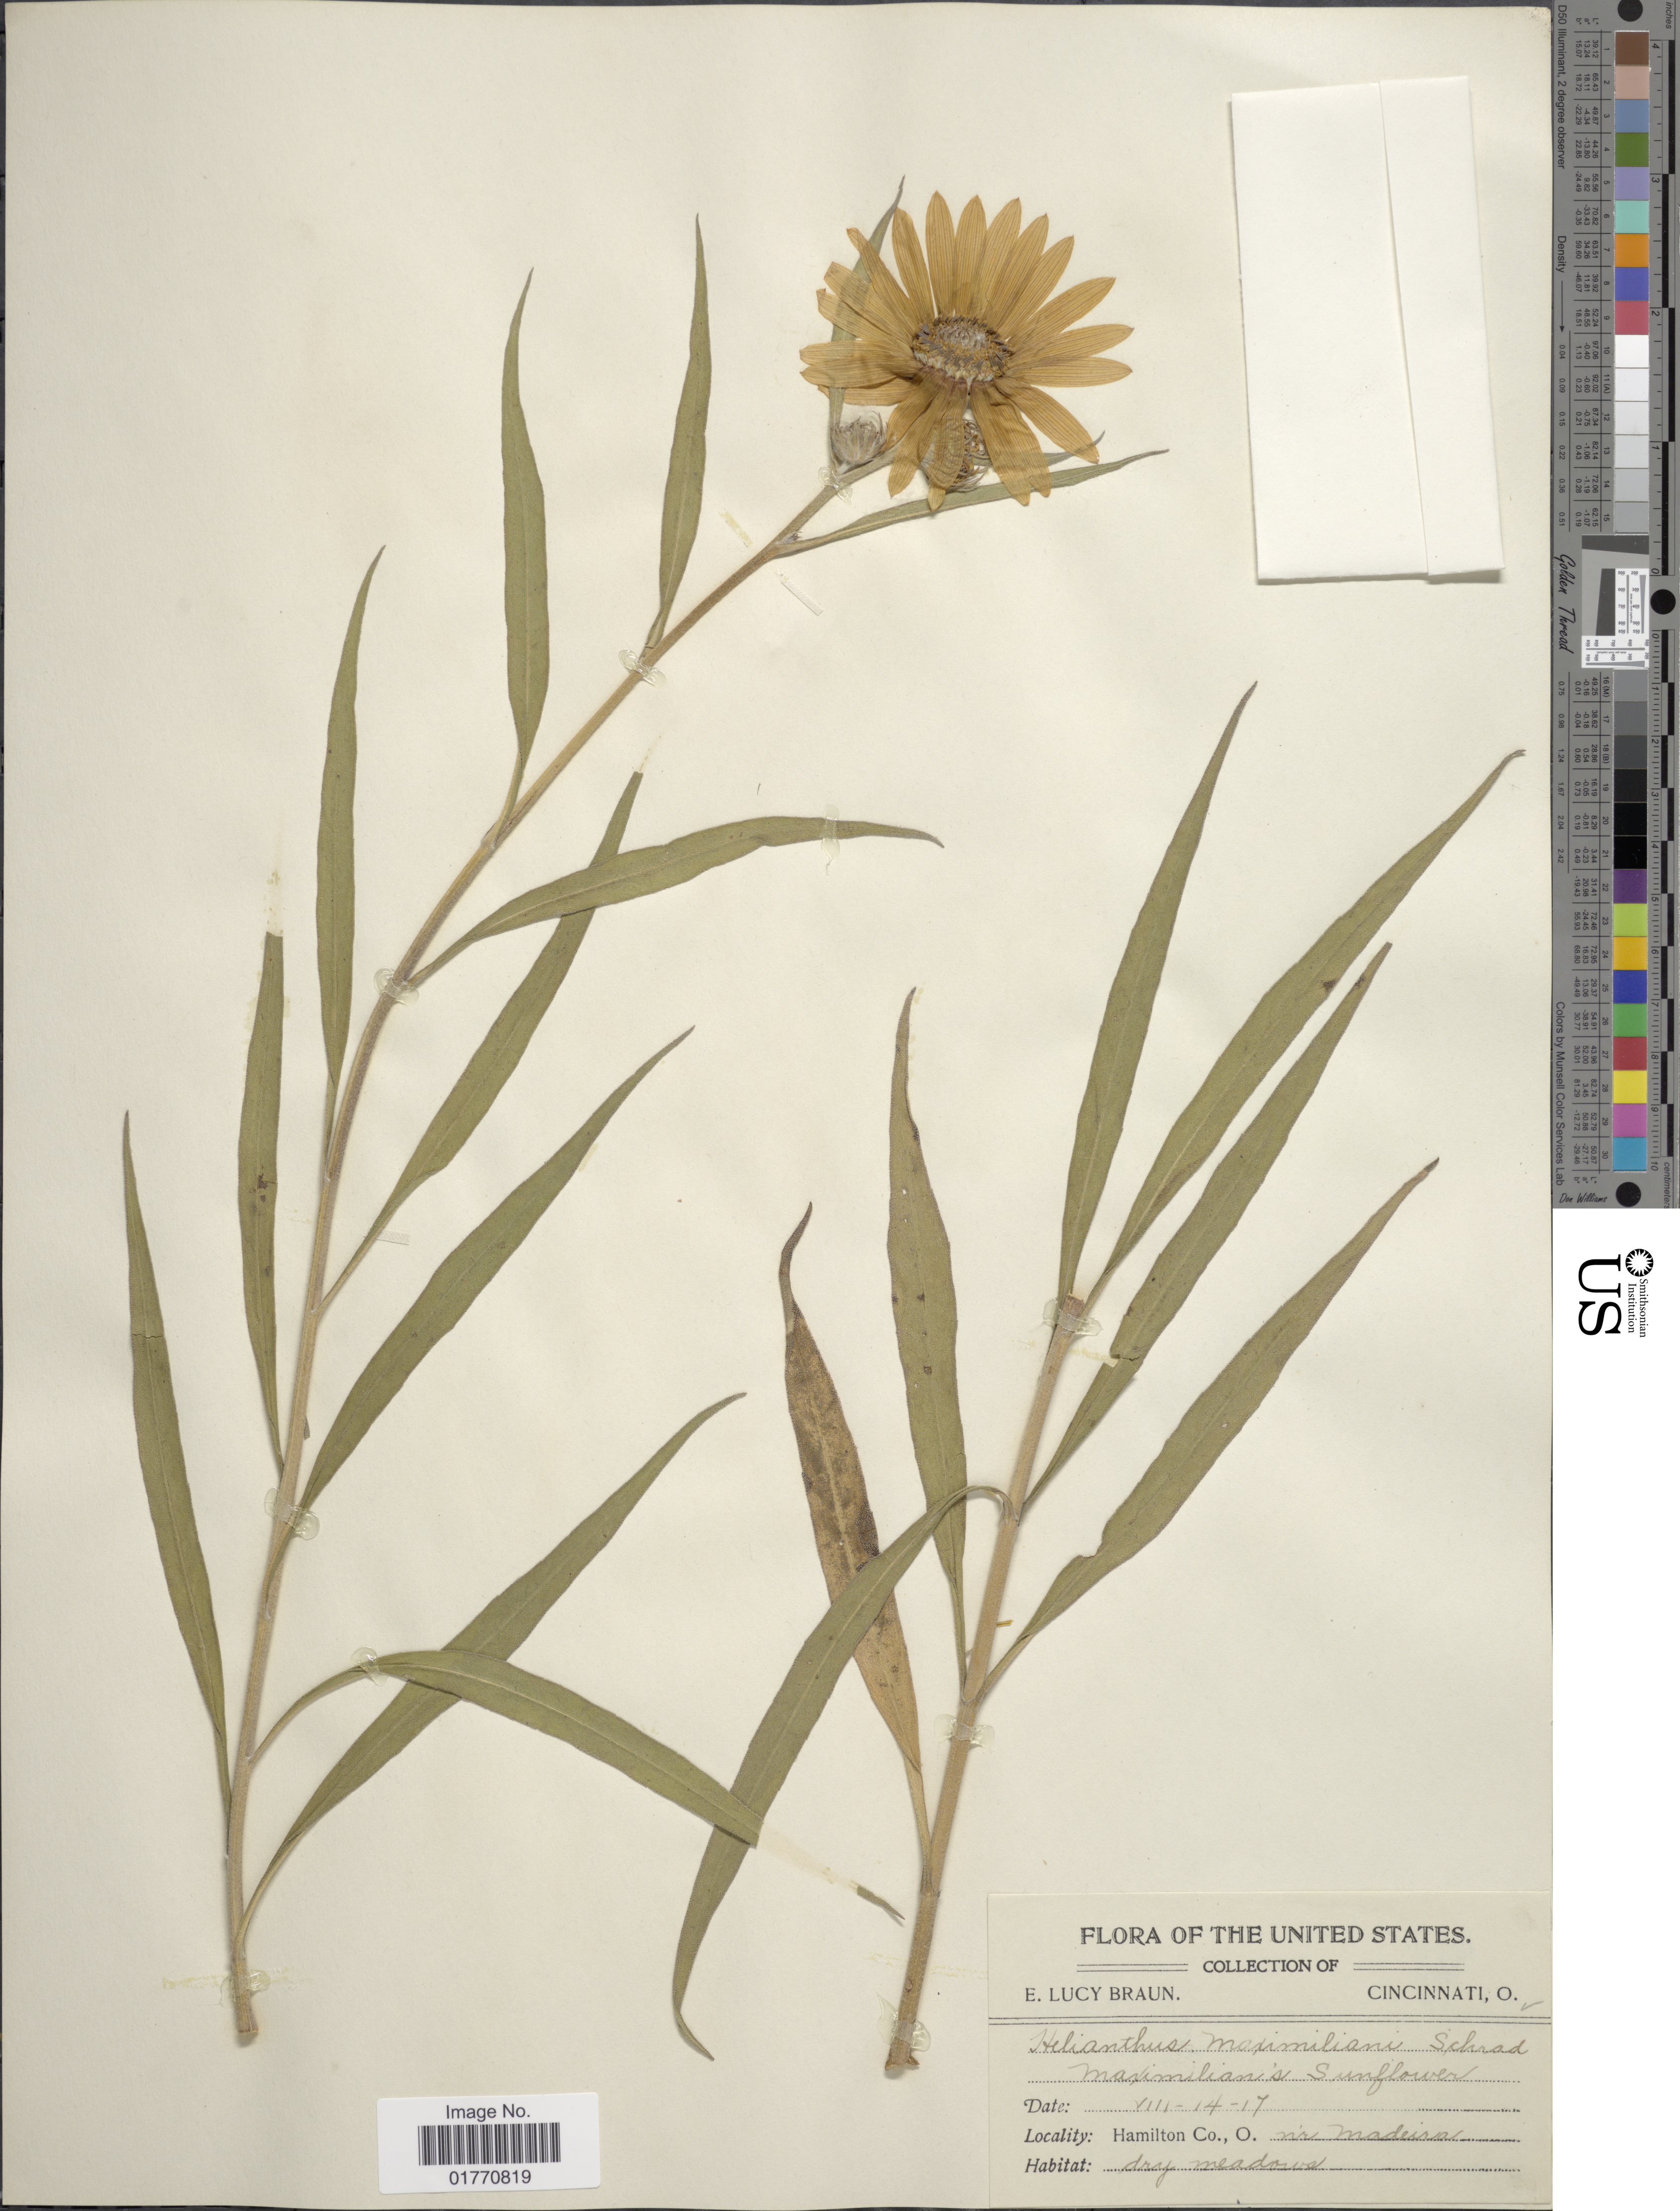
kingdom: Plantae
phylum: Tracheophyta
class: Magnoliopsida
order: Asterales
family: Asteraceae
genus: Helianthus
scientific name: Helianthus maximiliani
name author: Schrad.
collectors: E. L. Braun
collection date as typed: Transcribed d/m/y: 14/8/17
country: United States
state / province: Ohio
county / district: Hamilton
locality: Near Madeira.